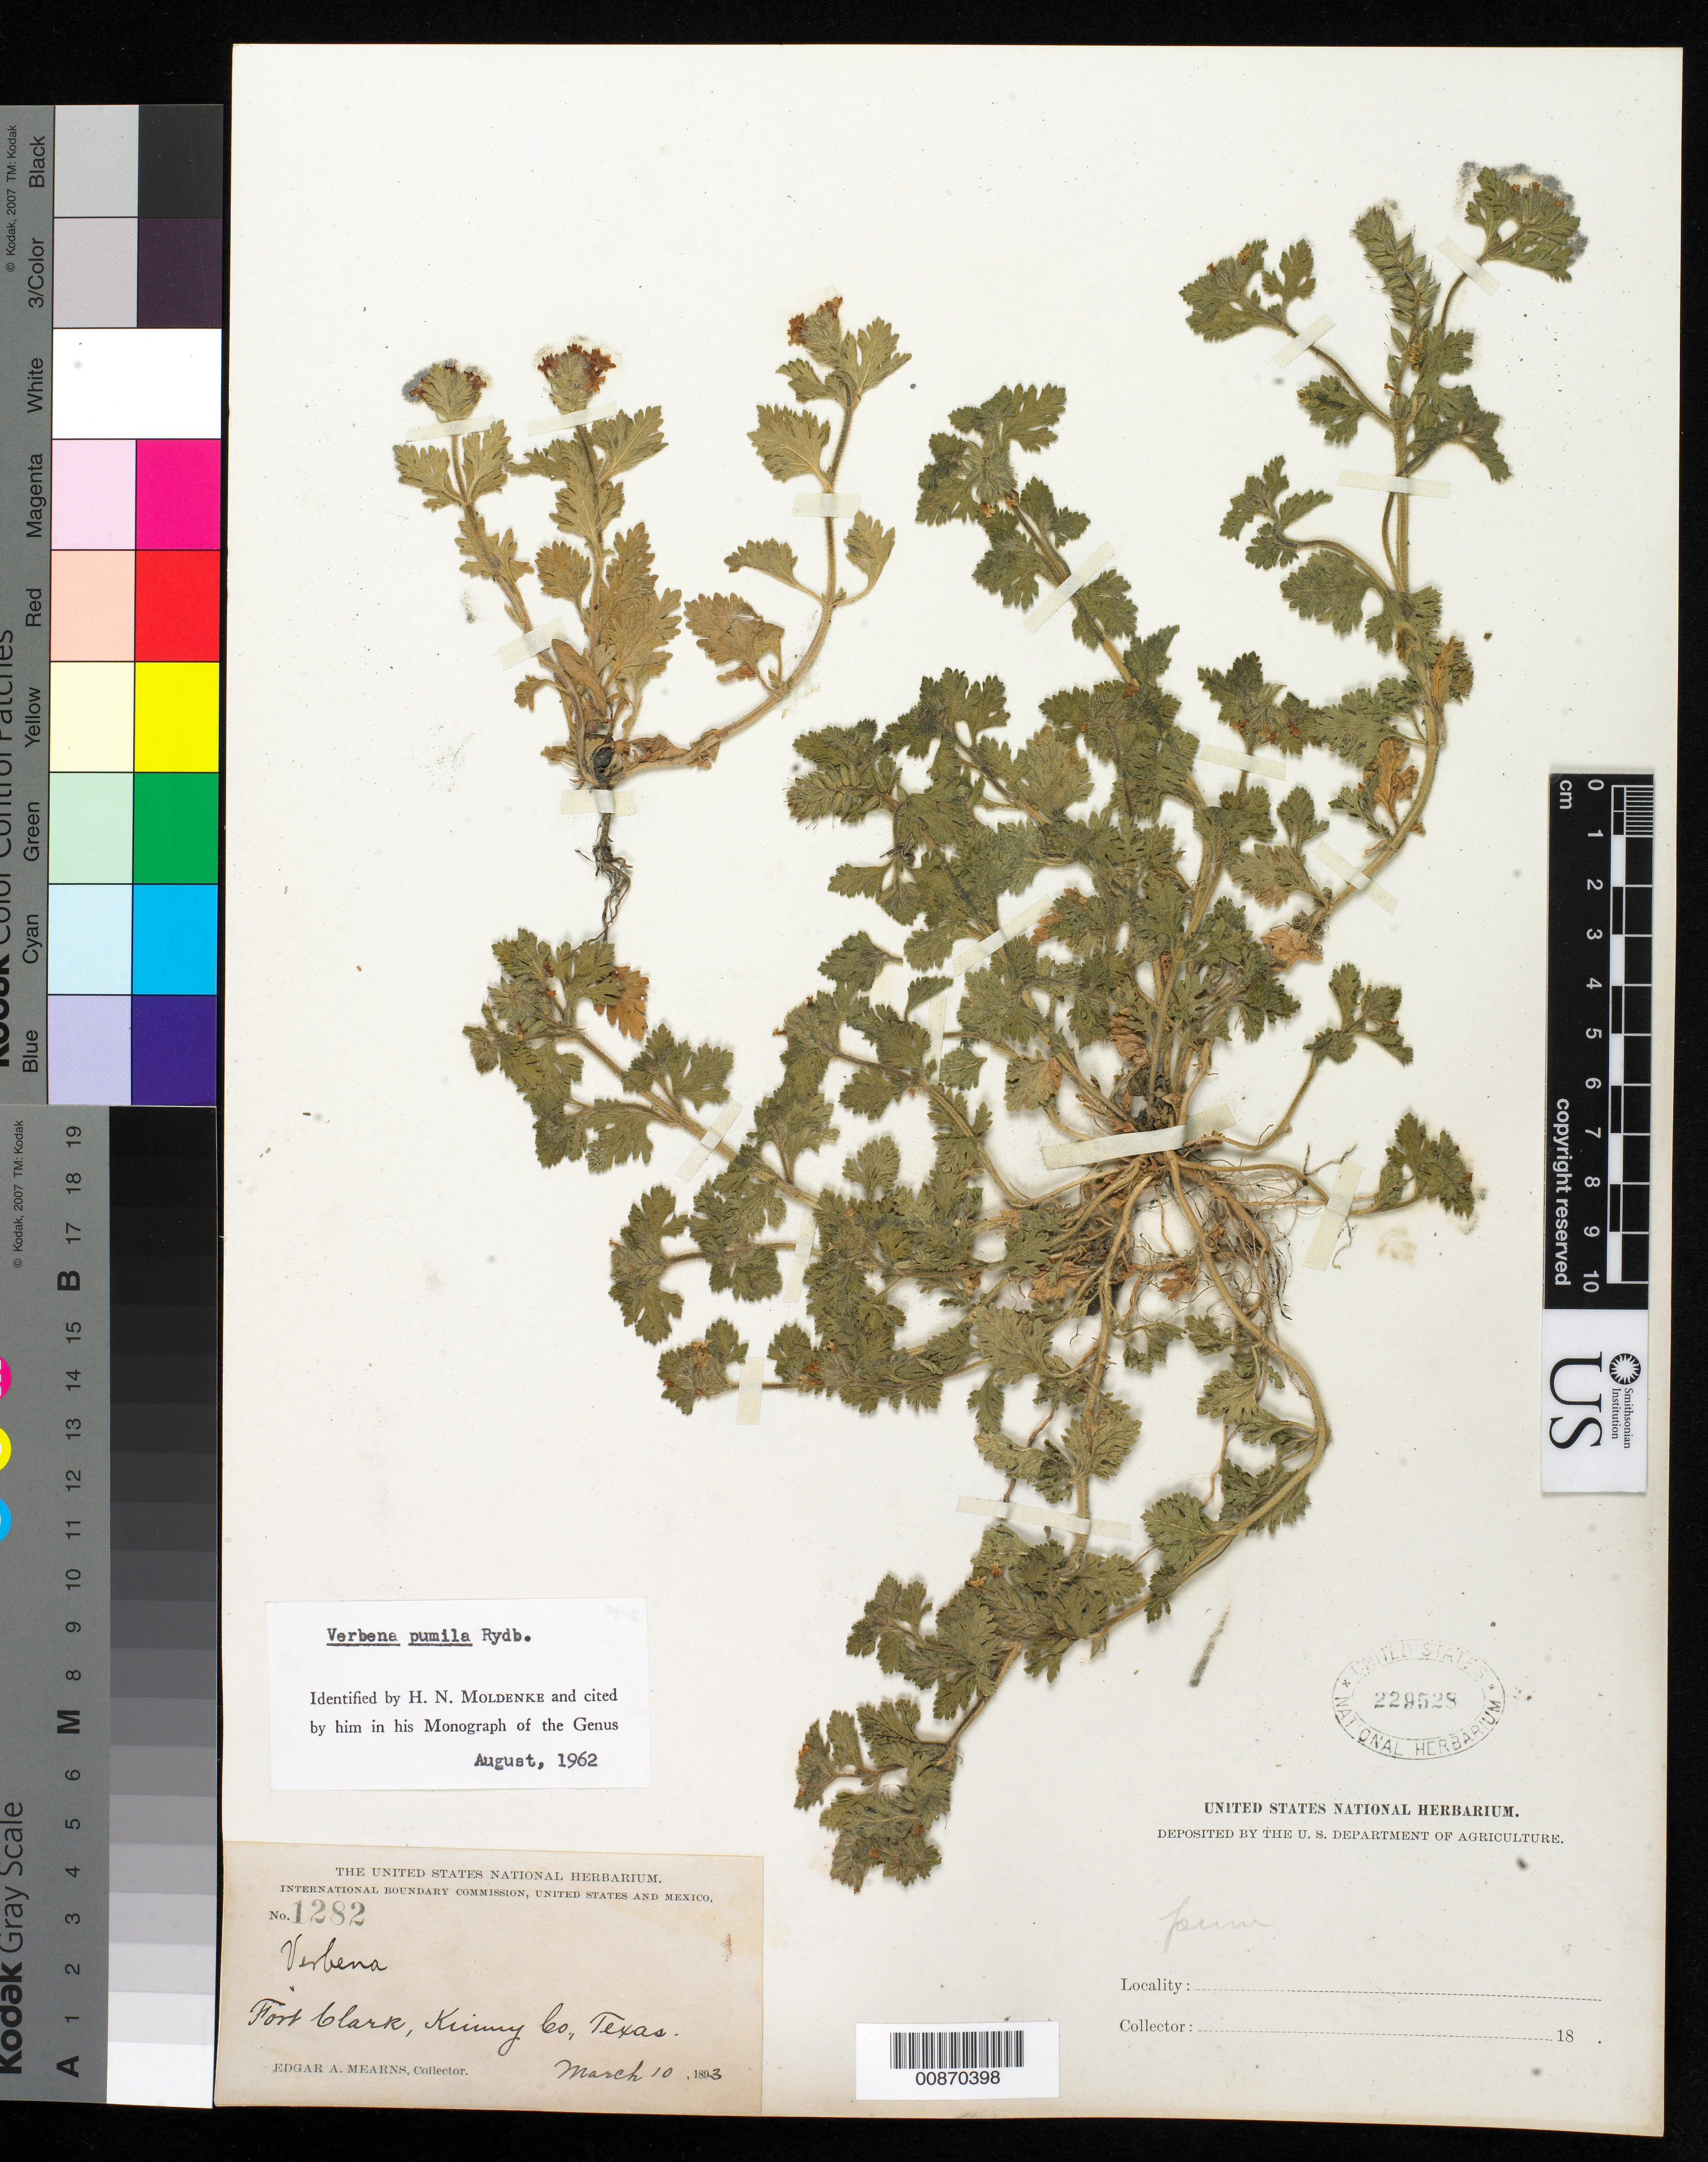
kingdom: Plantae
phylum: Tracheophyta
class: Magnoliopsida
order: Lamiales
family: Verbenaceae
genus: Verbena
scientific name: Verbena pumila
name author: Rydb.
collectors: E. A. Mearns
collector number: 1282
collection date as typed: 10 Mar 1893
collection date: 1893-03-10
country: United States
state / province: Texas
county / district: Kinney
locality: Fort Clark, Kinney County, Texas.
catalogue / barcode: US 229528